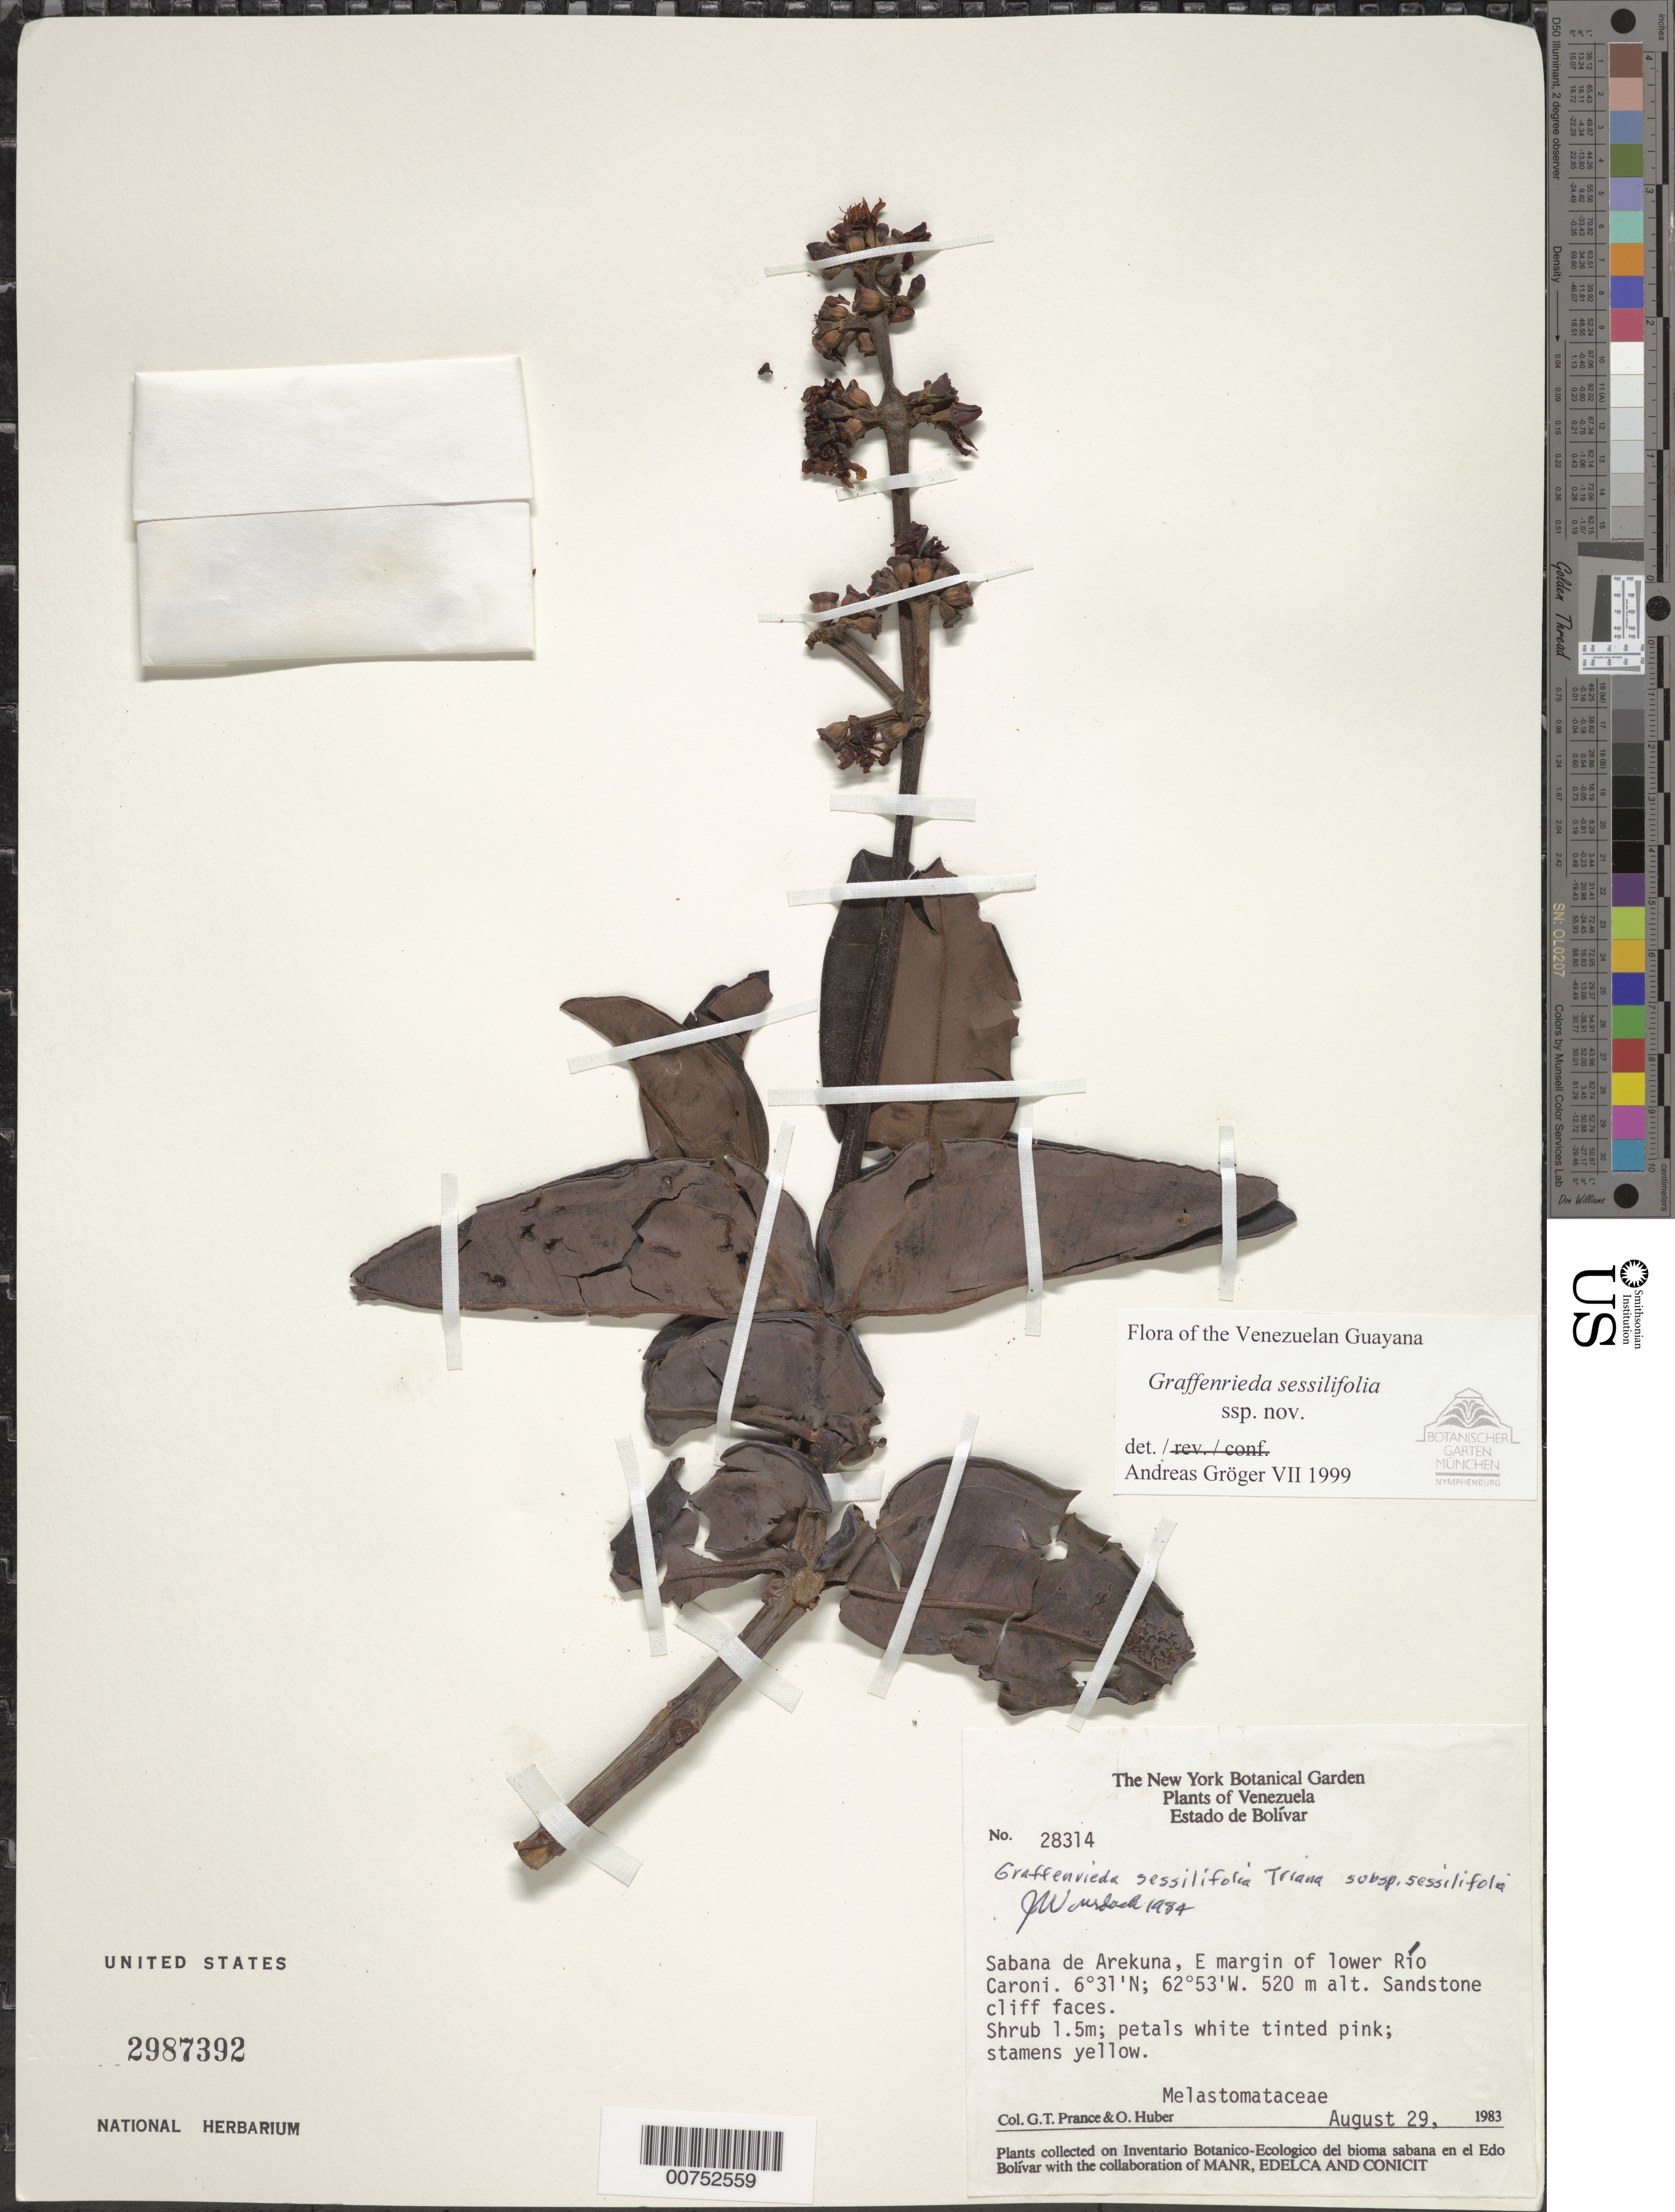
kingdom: Plantae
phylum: Tracheophyta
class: Magnoliopsida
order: Myrtales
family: Melastomataceae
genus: Graffenrieda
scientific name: Graffenrieda sessilifolia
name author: Triana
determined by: Gröger, A.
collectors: G. T. Prance & O. Huber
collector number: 28314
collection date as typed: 29-Aug-83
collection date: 1983-08-29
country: Venezuela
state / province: Bolívar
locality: Sabana de Arekuna, E margin of lower Río Caroní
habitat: Sandstone cliff faces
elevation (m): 520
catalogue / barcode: US 2987392